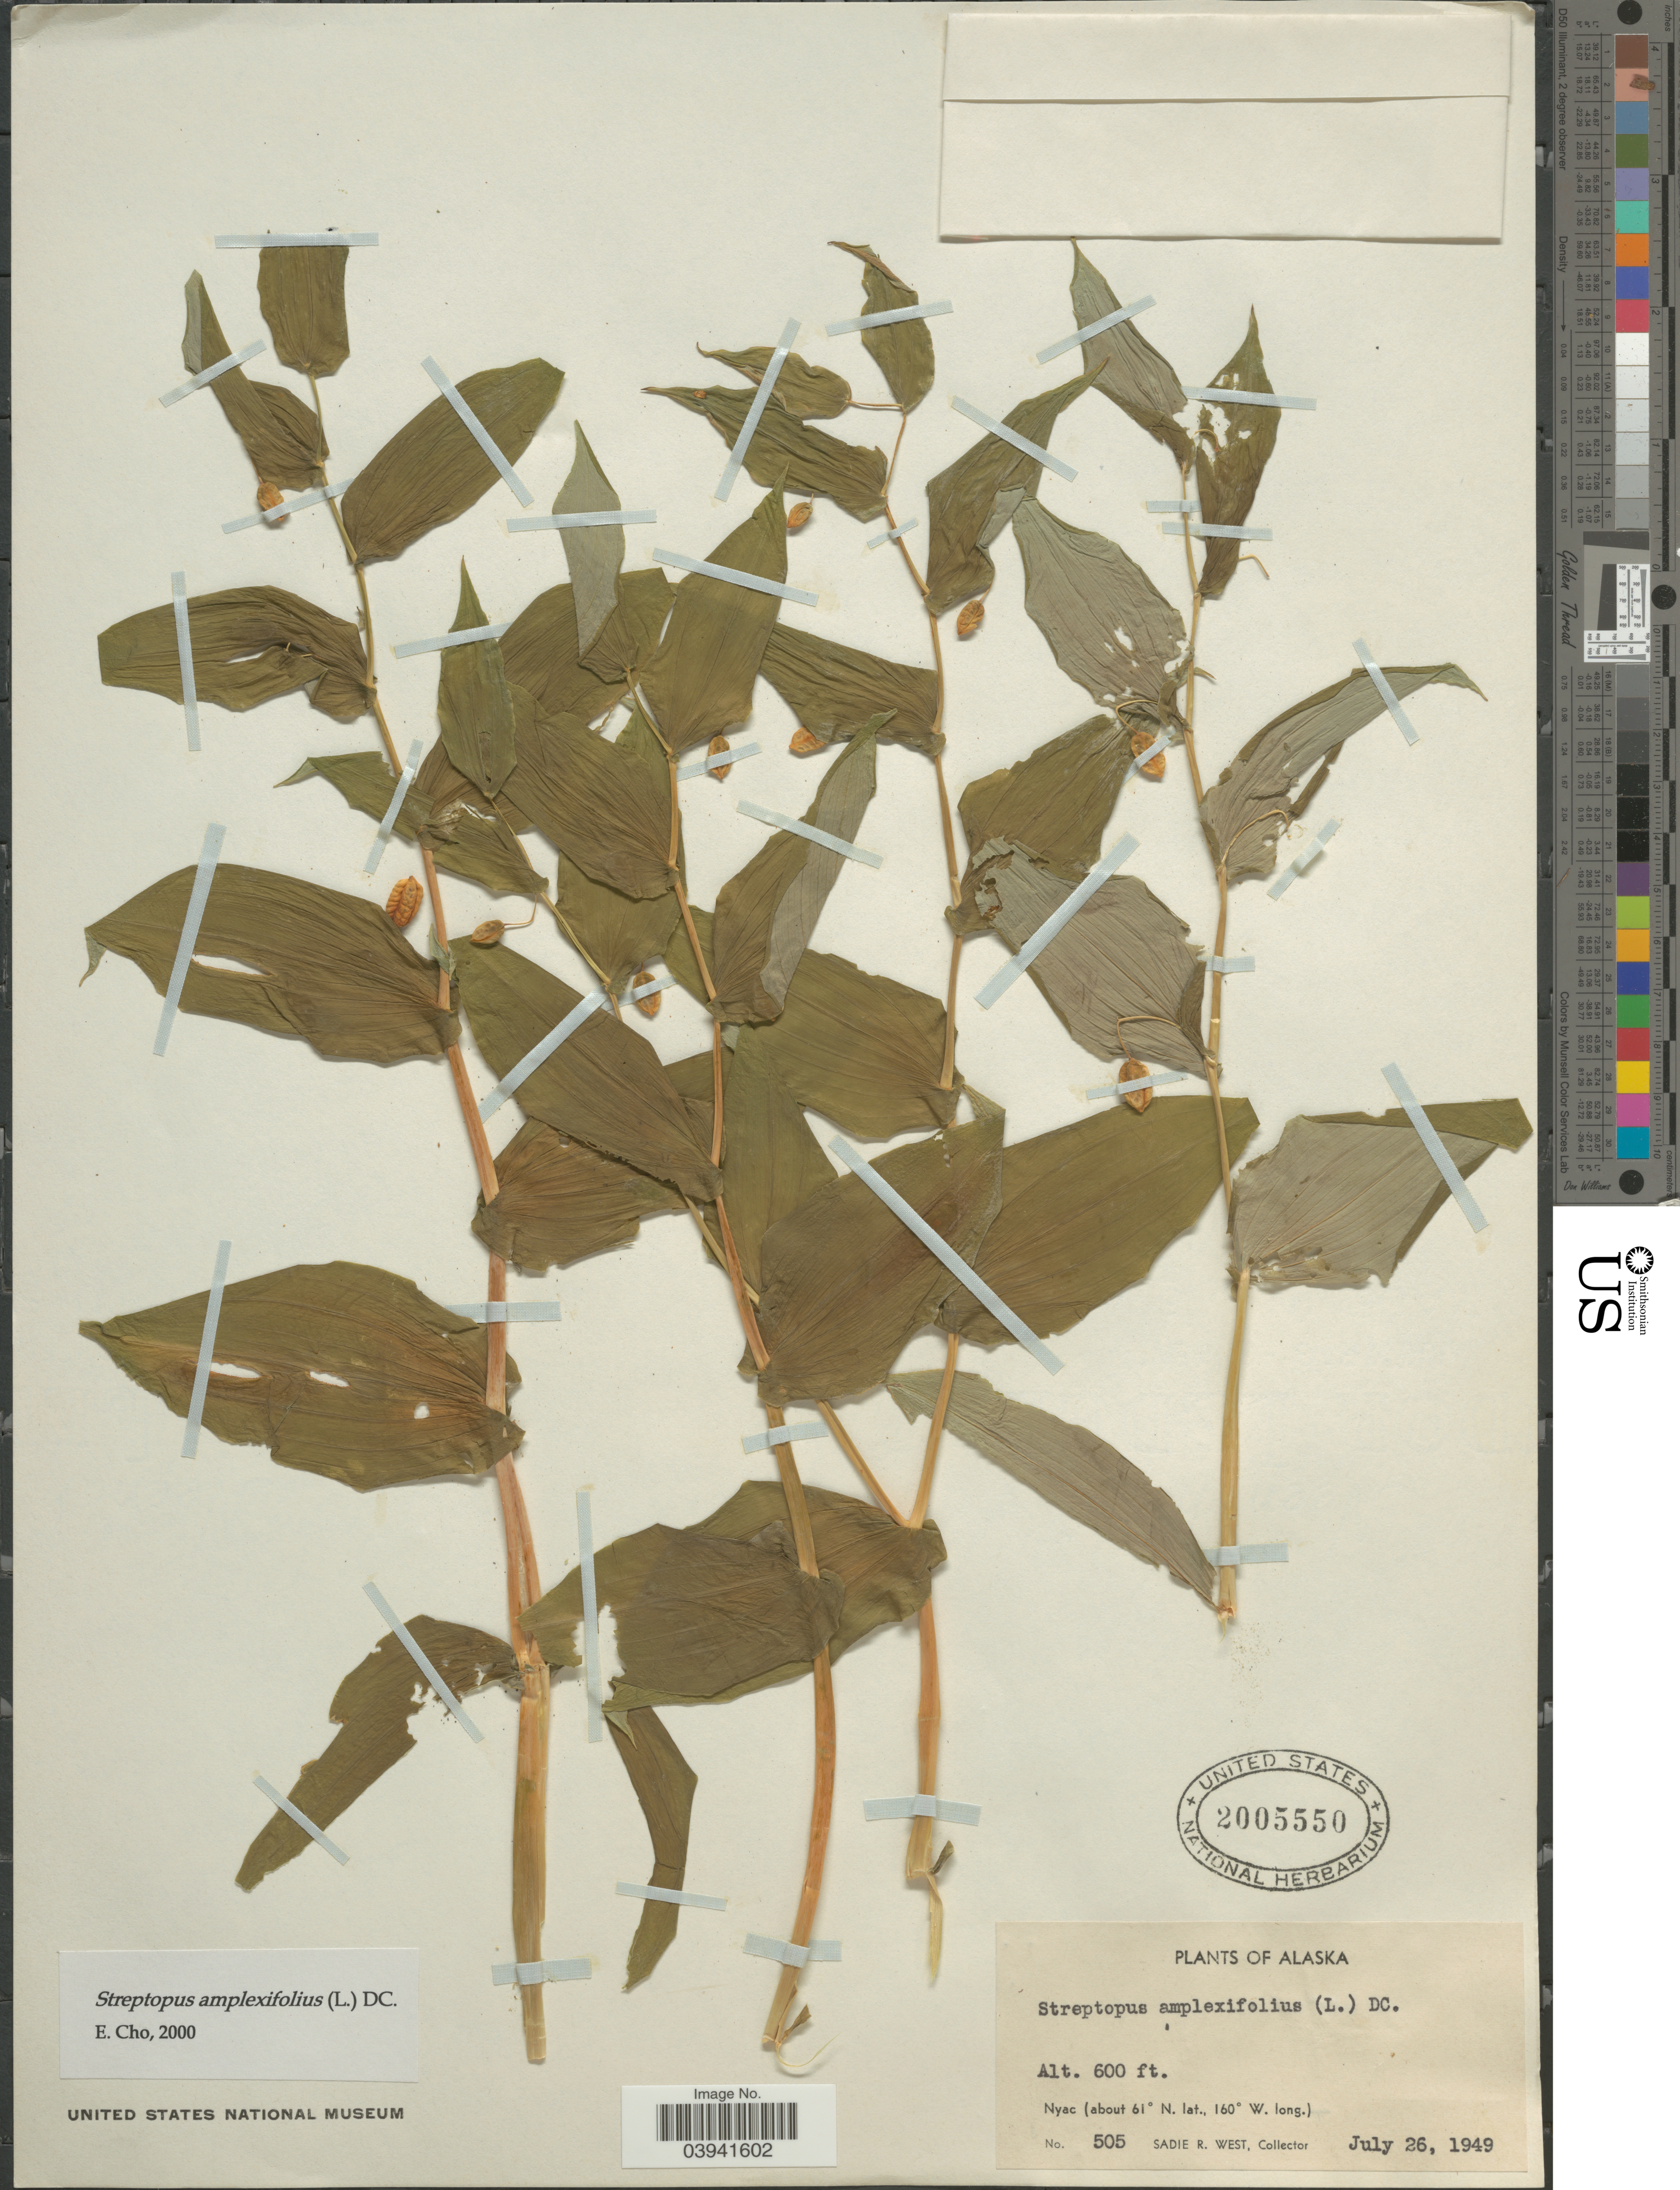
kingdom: Plantae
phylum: Tracheophyta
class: Liliopsida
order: Liliales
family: Liliaceae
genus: Streptopus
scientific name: Streptopus amplexifolius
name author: (L.) DC.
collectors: S. R. West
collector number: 505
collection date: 1949-07-26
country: United States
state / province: Alaska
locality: Nyac.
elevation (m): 183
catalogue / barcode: US 2005550